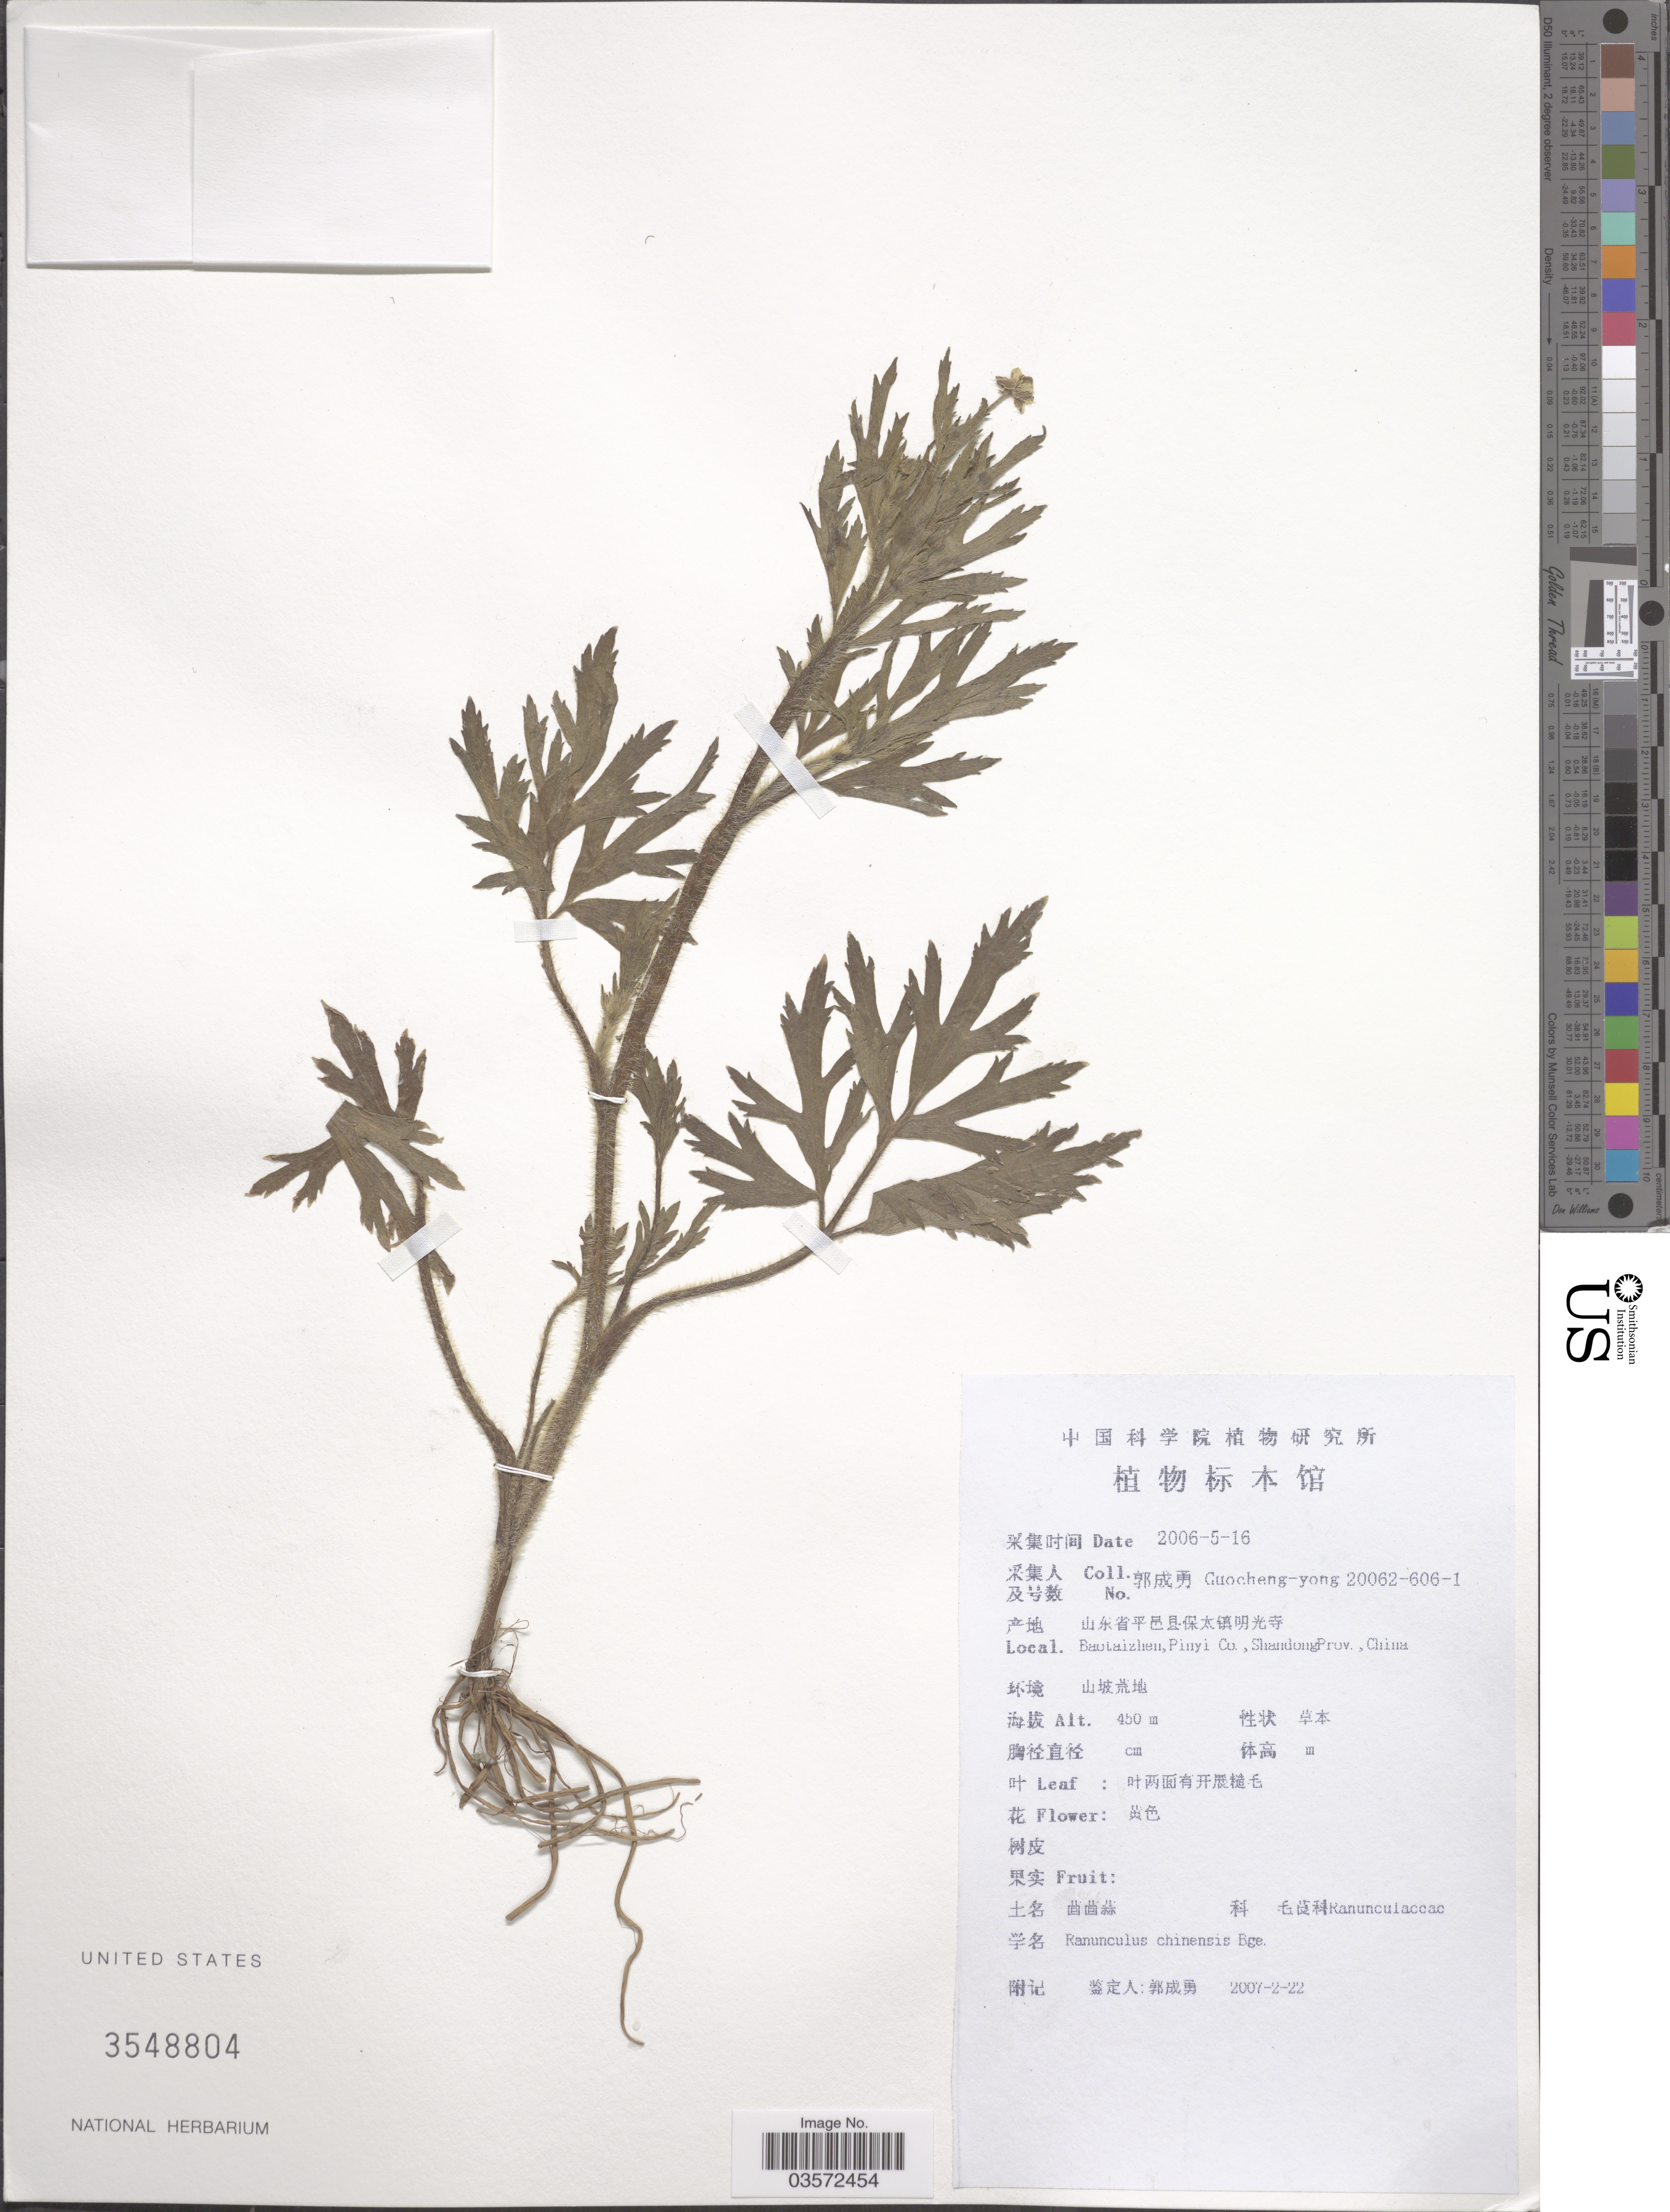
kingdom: Plantae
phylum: Tracheophyta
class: Magnoliopsida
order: Ranunculales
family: Ranunculaceae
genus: Ranunculus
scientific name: Ranunculus chinensis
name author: Bunge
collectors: Goucheng-yong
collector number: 20062-606-1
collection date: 2006-05-16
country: China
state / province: Shandong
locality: Baolaizhen, Pinyi Co., Shandong Prov.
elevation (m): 450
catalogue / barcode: US 3548804